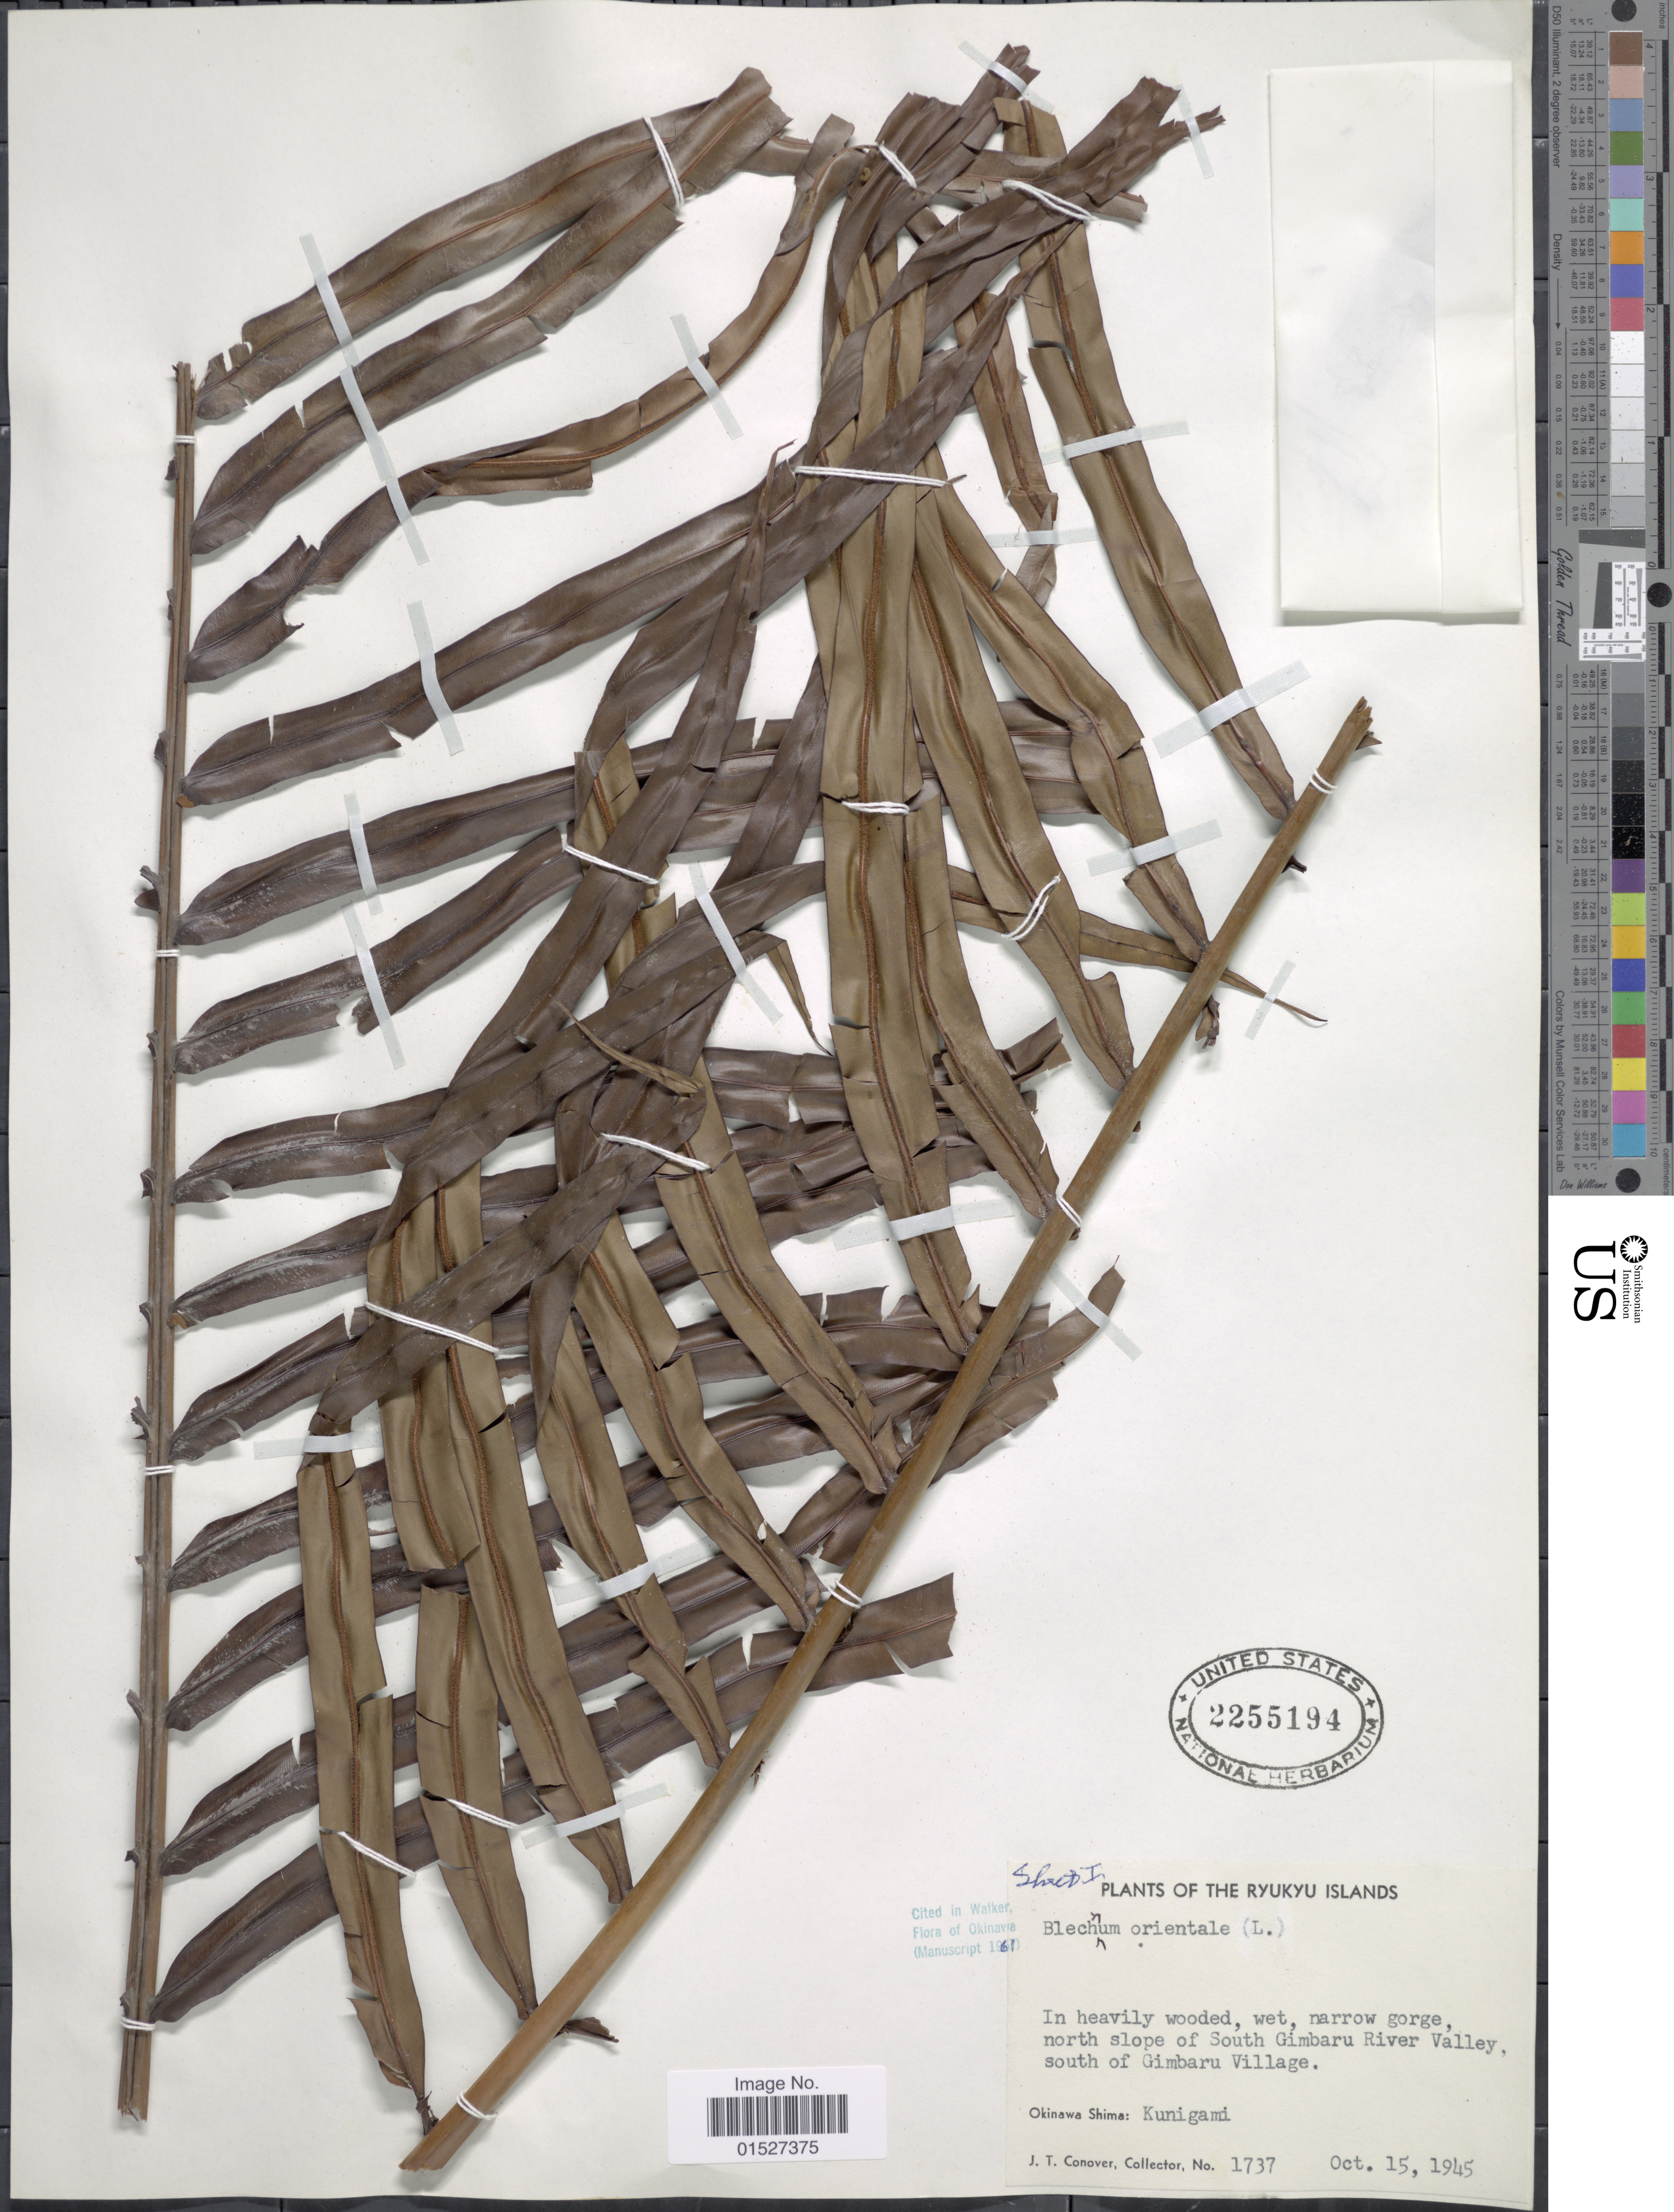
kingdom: Plantae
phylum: Tracheophyta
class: Polypodiopsida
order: Polypodiales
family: Blechnaceae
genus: Blechnum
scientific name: Blechnum orientale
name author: L.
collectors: J. T. Conover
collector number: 1737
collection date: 1945-10-15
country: Japan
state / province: Okinawa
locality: The Ryukyu Islands. North slope of South Gimbaru River Valley, south of Gimbaru Village. Okinawa Shima: Kunigami.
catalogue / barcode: US 2255194